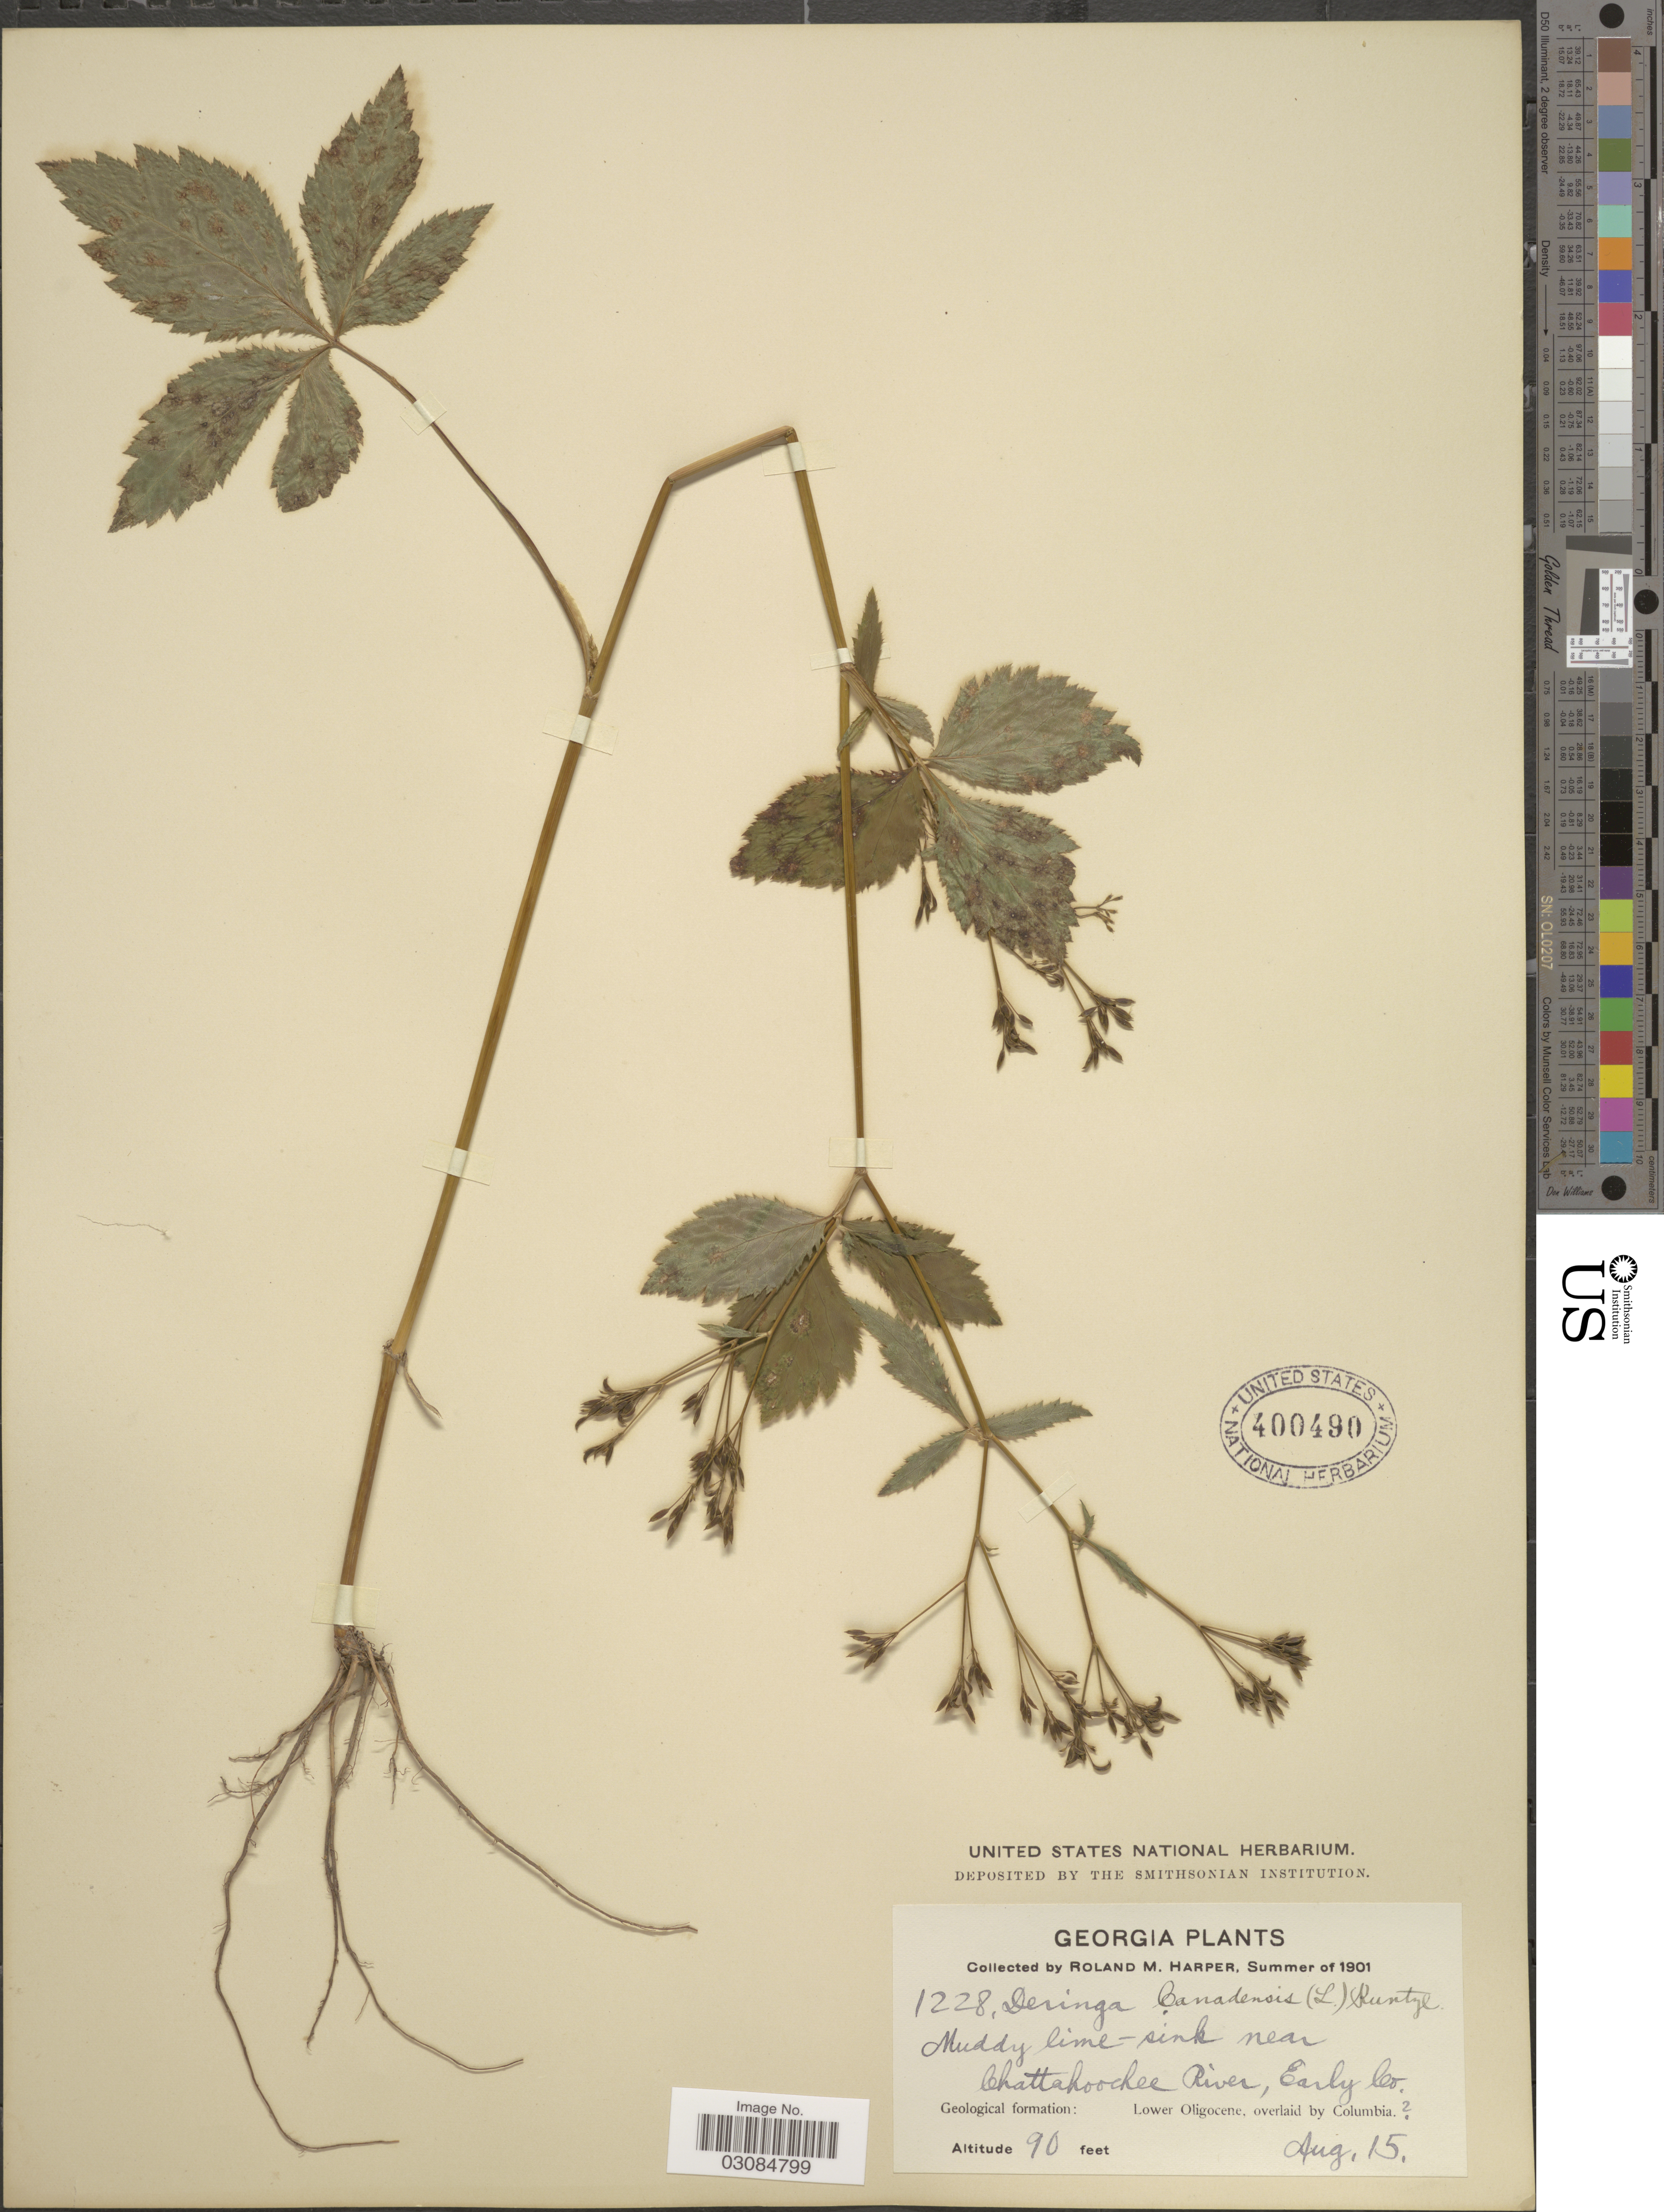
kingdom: Plantae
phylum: Tracheophyta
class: Magnoliopsida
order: Apiales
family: Apiaceae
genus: Cryptotaenia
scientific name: Cryptotaenia canadensis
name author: (L.) DC.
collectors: R. M. Harper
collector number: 1228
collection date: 1901-08-15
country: United States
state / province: Georgia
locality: Muddy lime-sink near Chattahoochee River, Early Co. Geological formation: Lower Oligocene, overlaid by Columbia.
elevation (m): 27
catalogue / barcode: US 400490